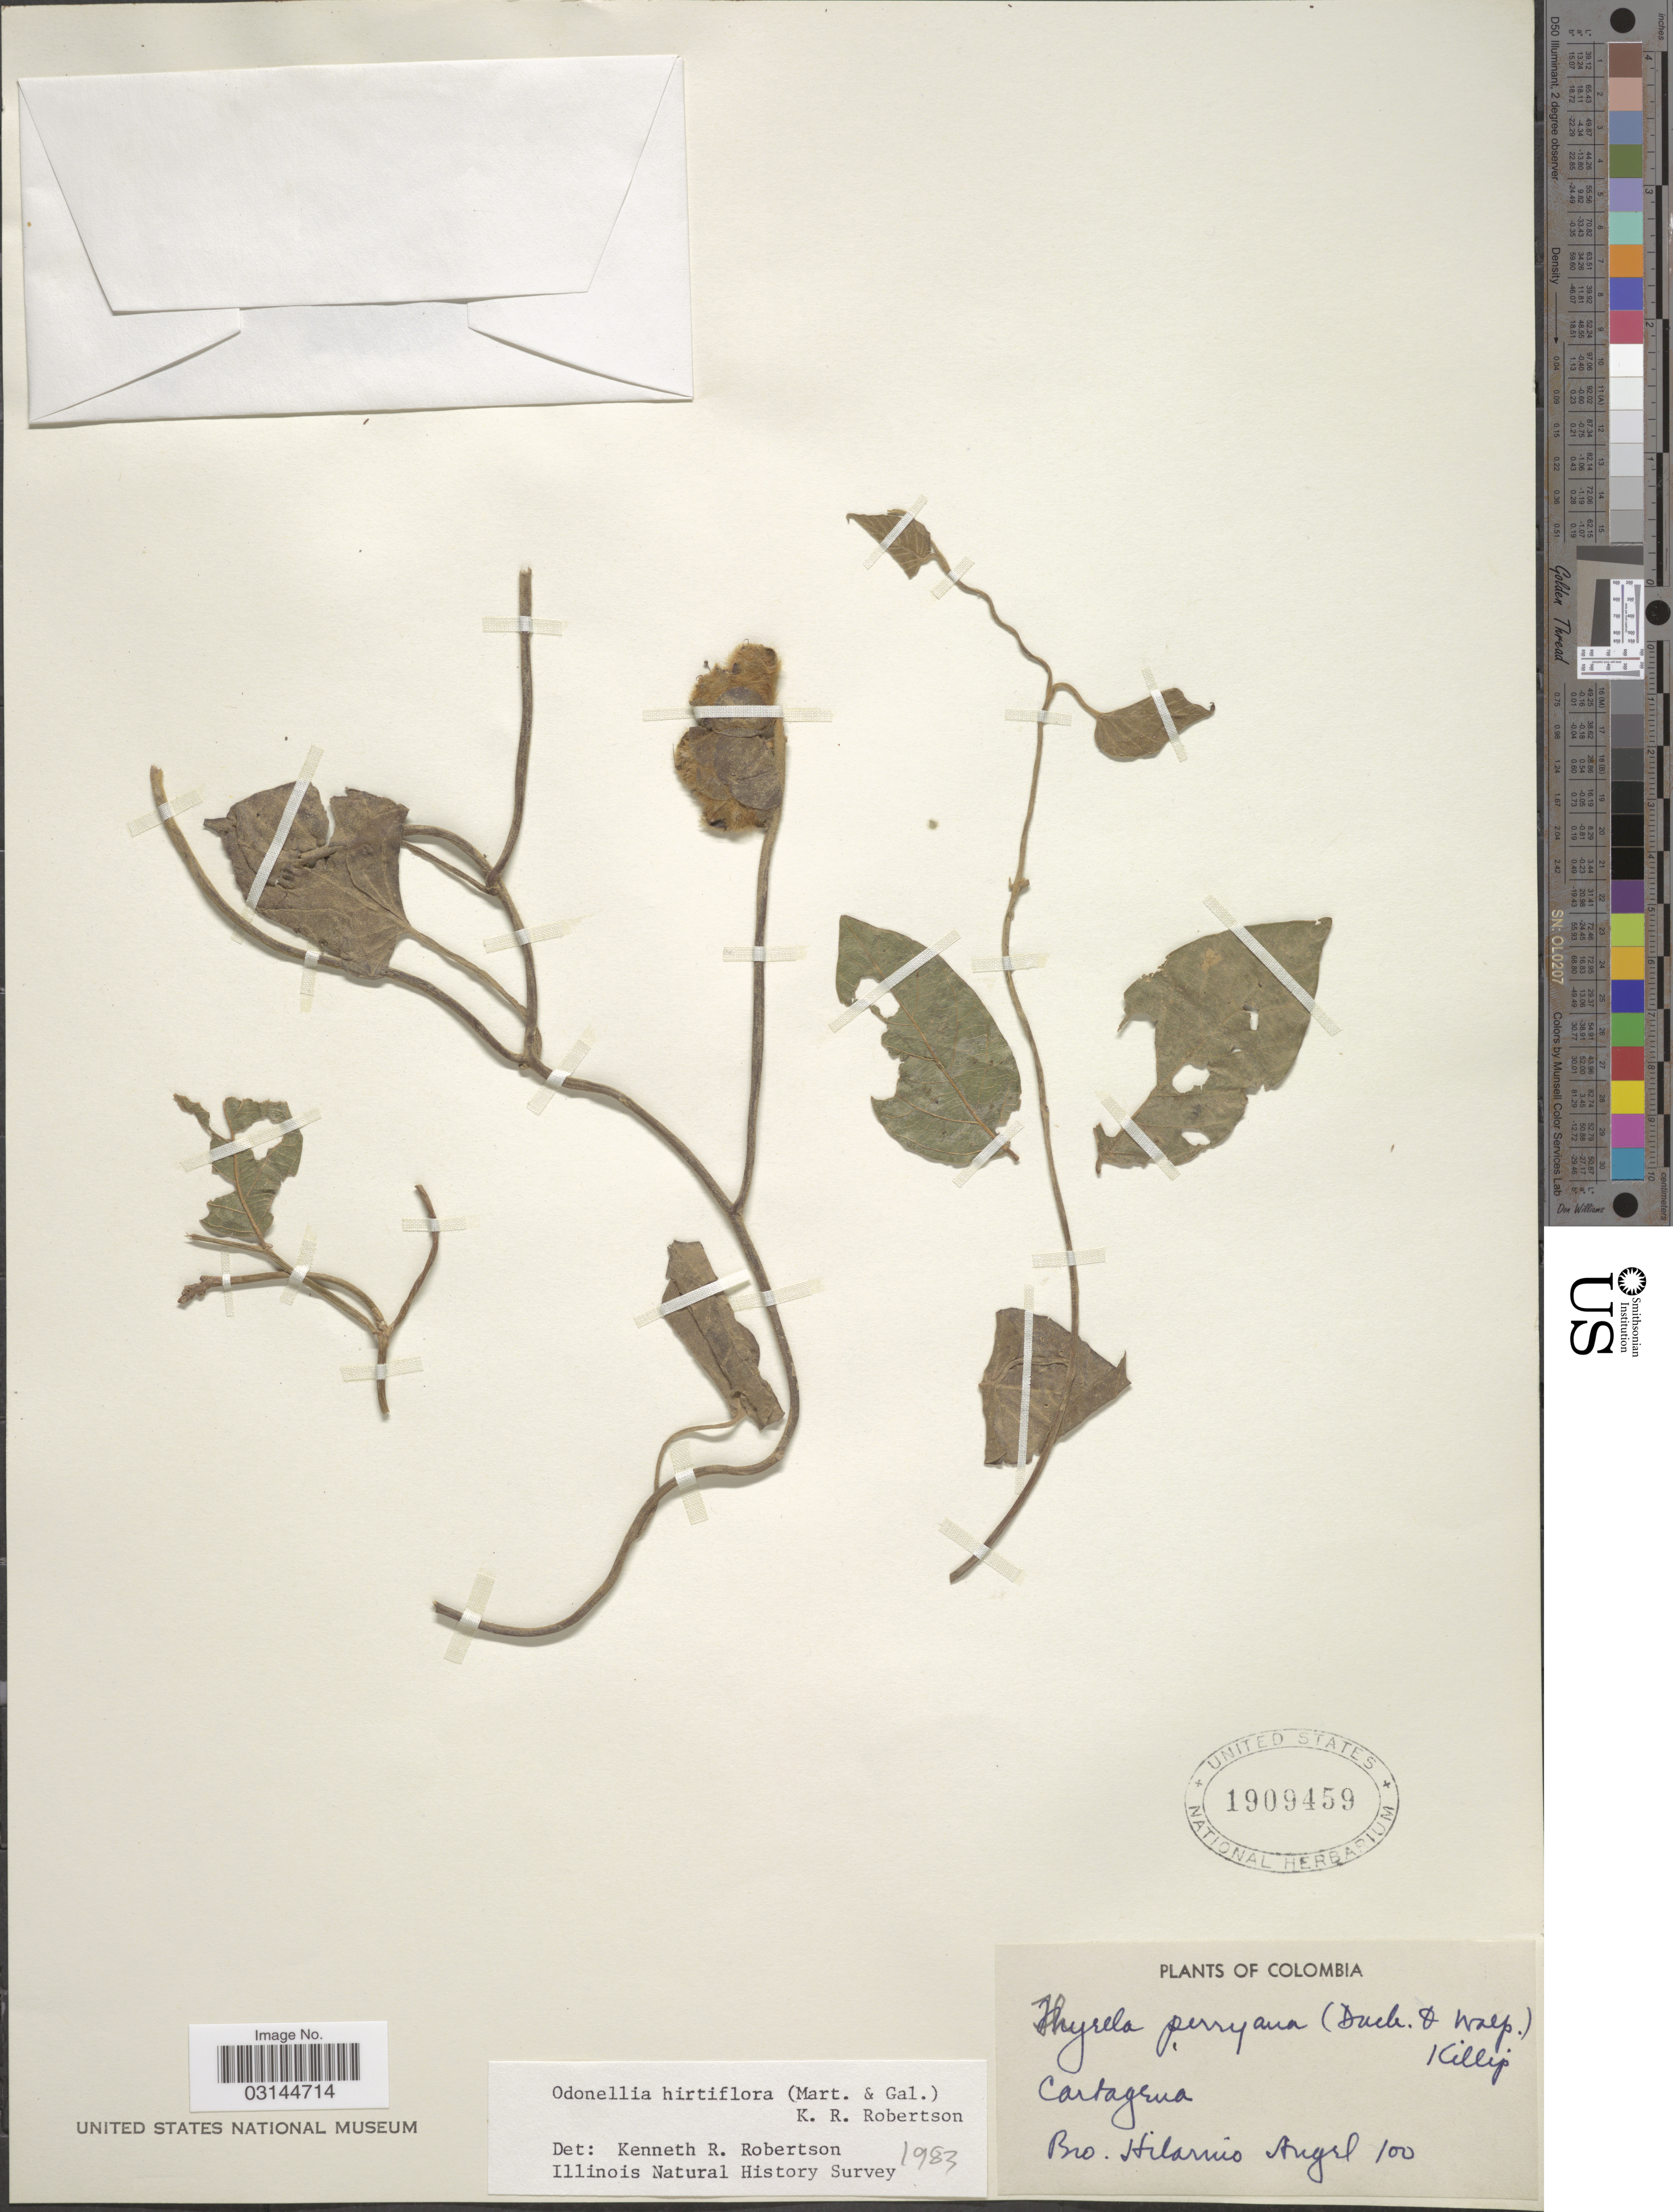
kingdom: Plantae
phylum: Tracheophyta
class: Magnoliopsida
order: Solanales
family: Convolvulaceae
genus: Odonellia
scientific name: Odonellia hirtiflora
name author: (M. Martens & Galeotti) K.R. Robertson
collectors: H. Angel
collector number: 100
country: Colombia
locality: Cartagena.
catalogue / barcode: US 1909459